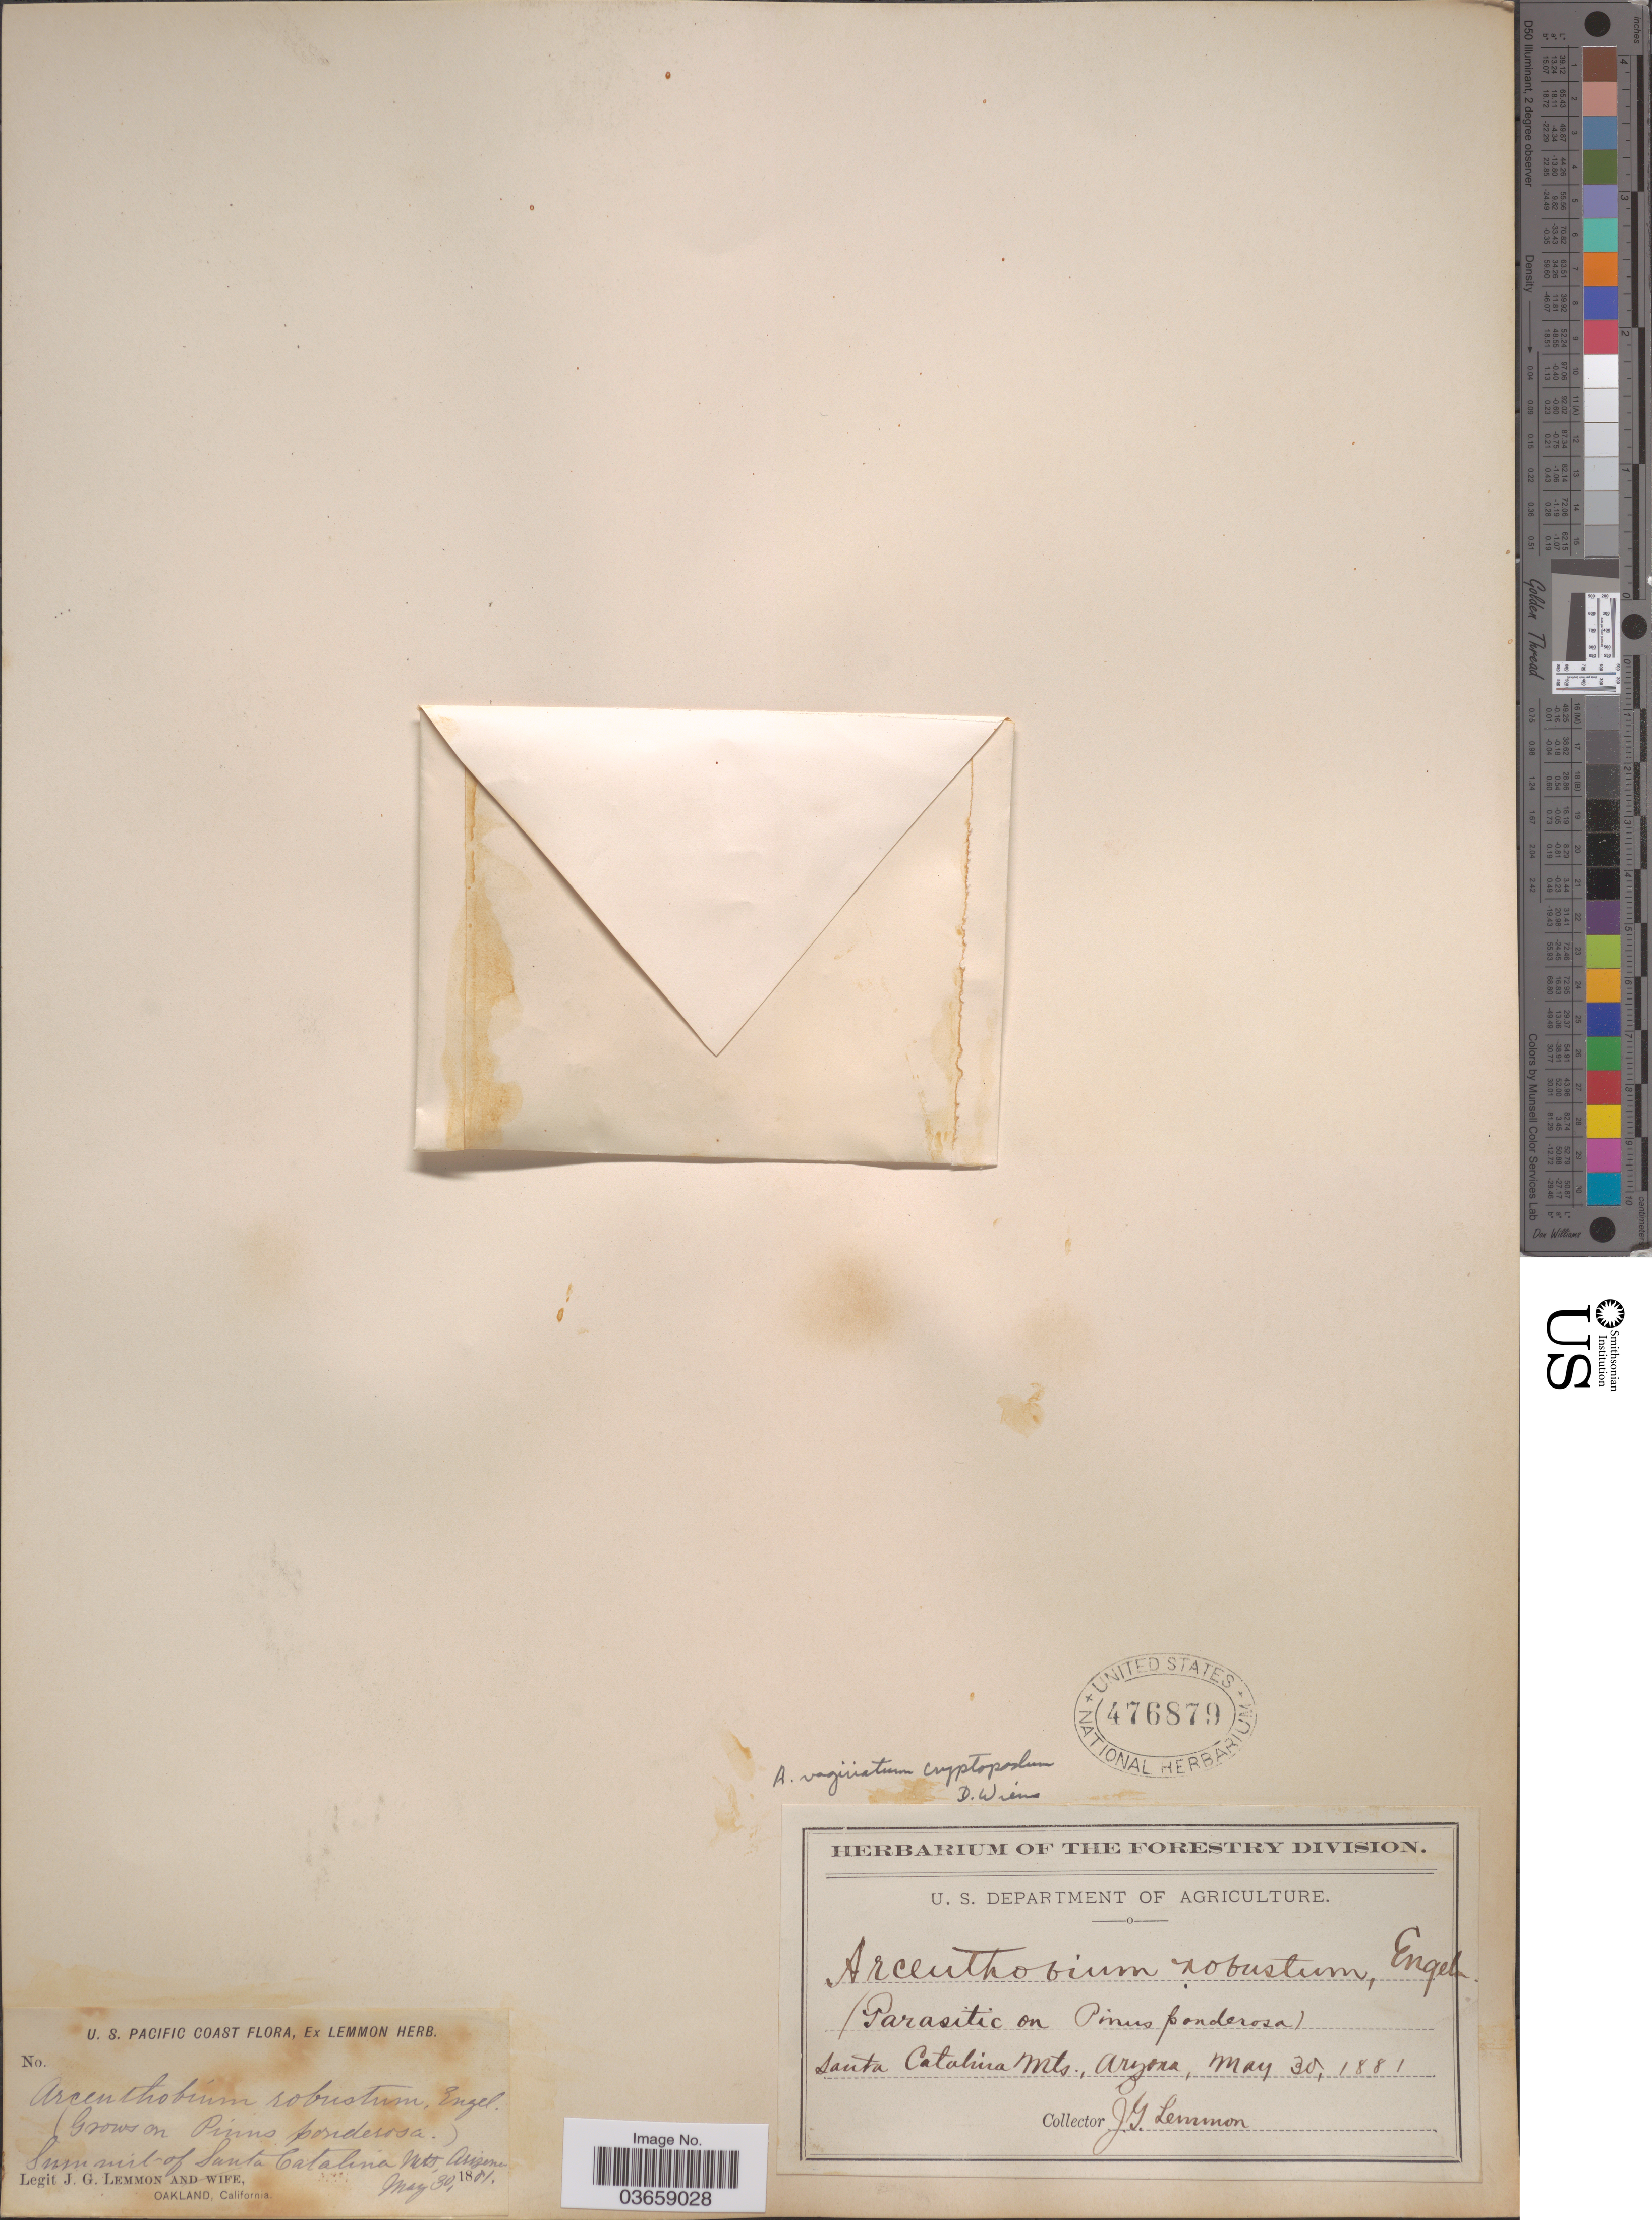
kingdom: Plantae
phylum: Tracheophyta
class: Magnoliopsida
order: Santalales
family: Viscaceae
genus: Arceuthobium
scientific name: Arceuthobium vaginatum f. cryptopodum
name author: (Engelm.) L.S. Gill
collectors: J. Lemmon & Mrs. J. G. Lemmon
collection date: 1881-05-30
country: United States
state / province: Arizona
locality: Summit of Santa Catalina Mts.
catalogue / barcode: US 476879